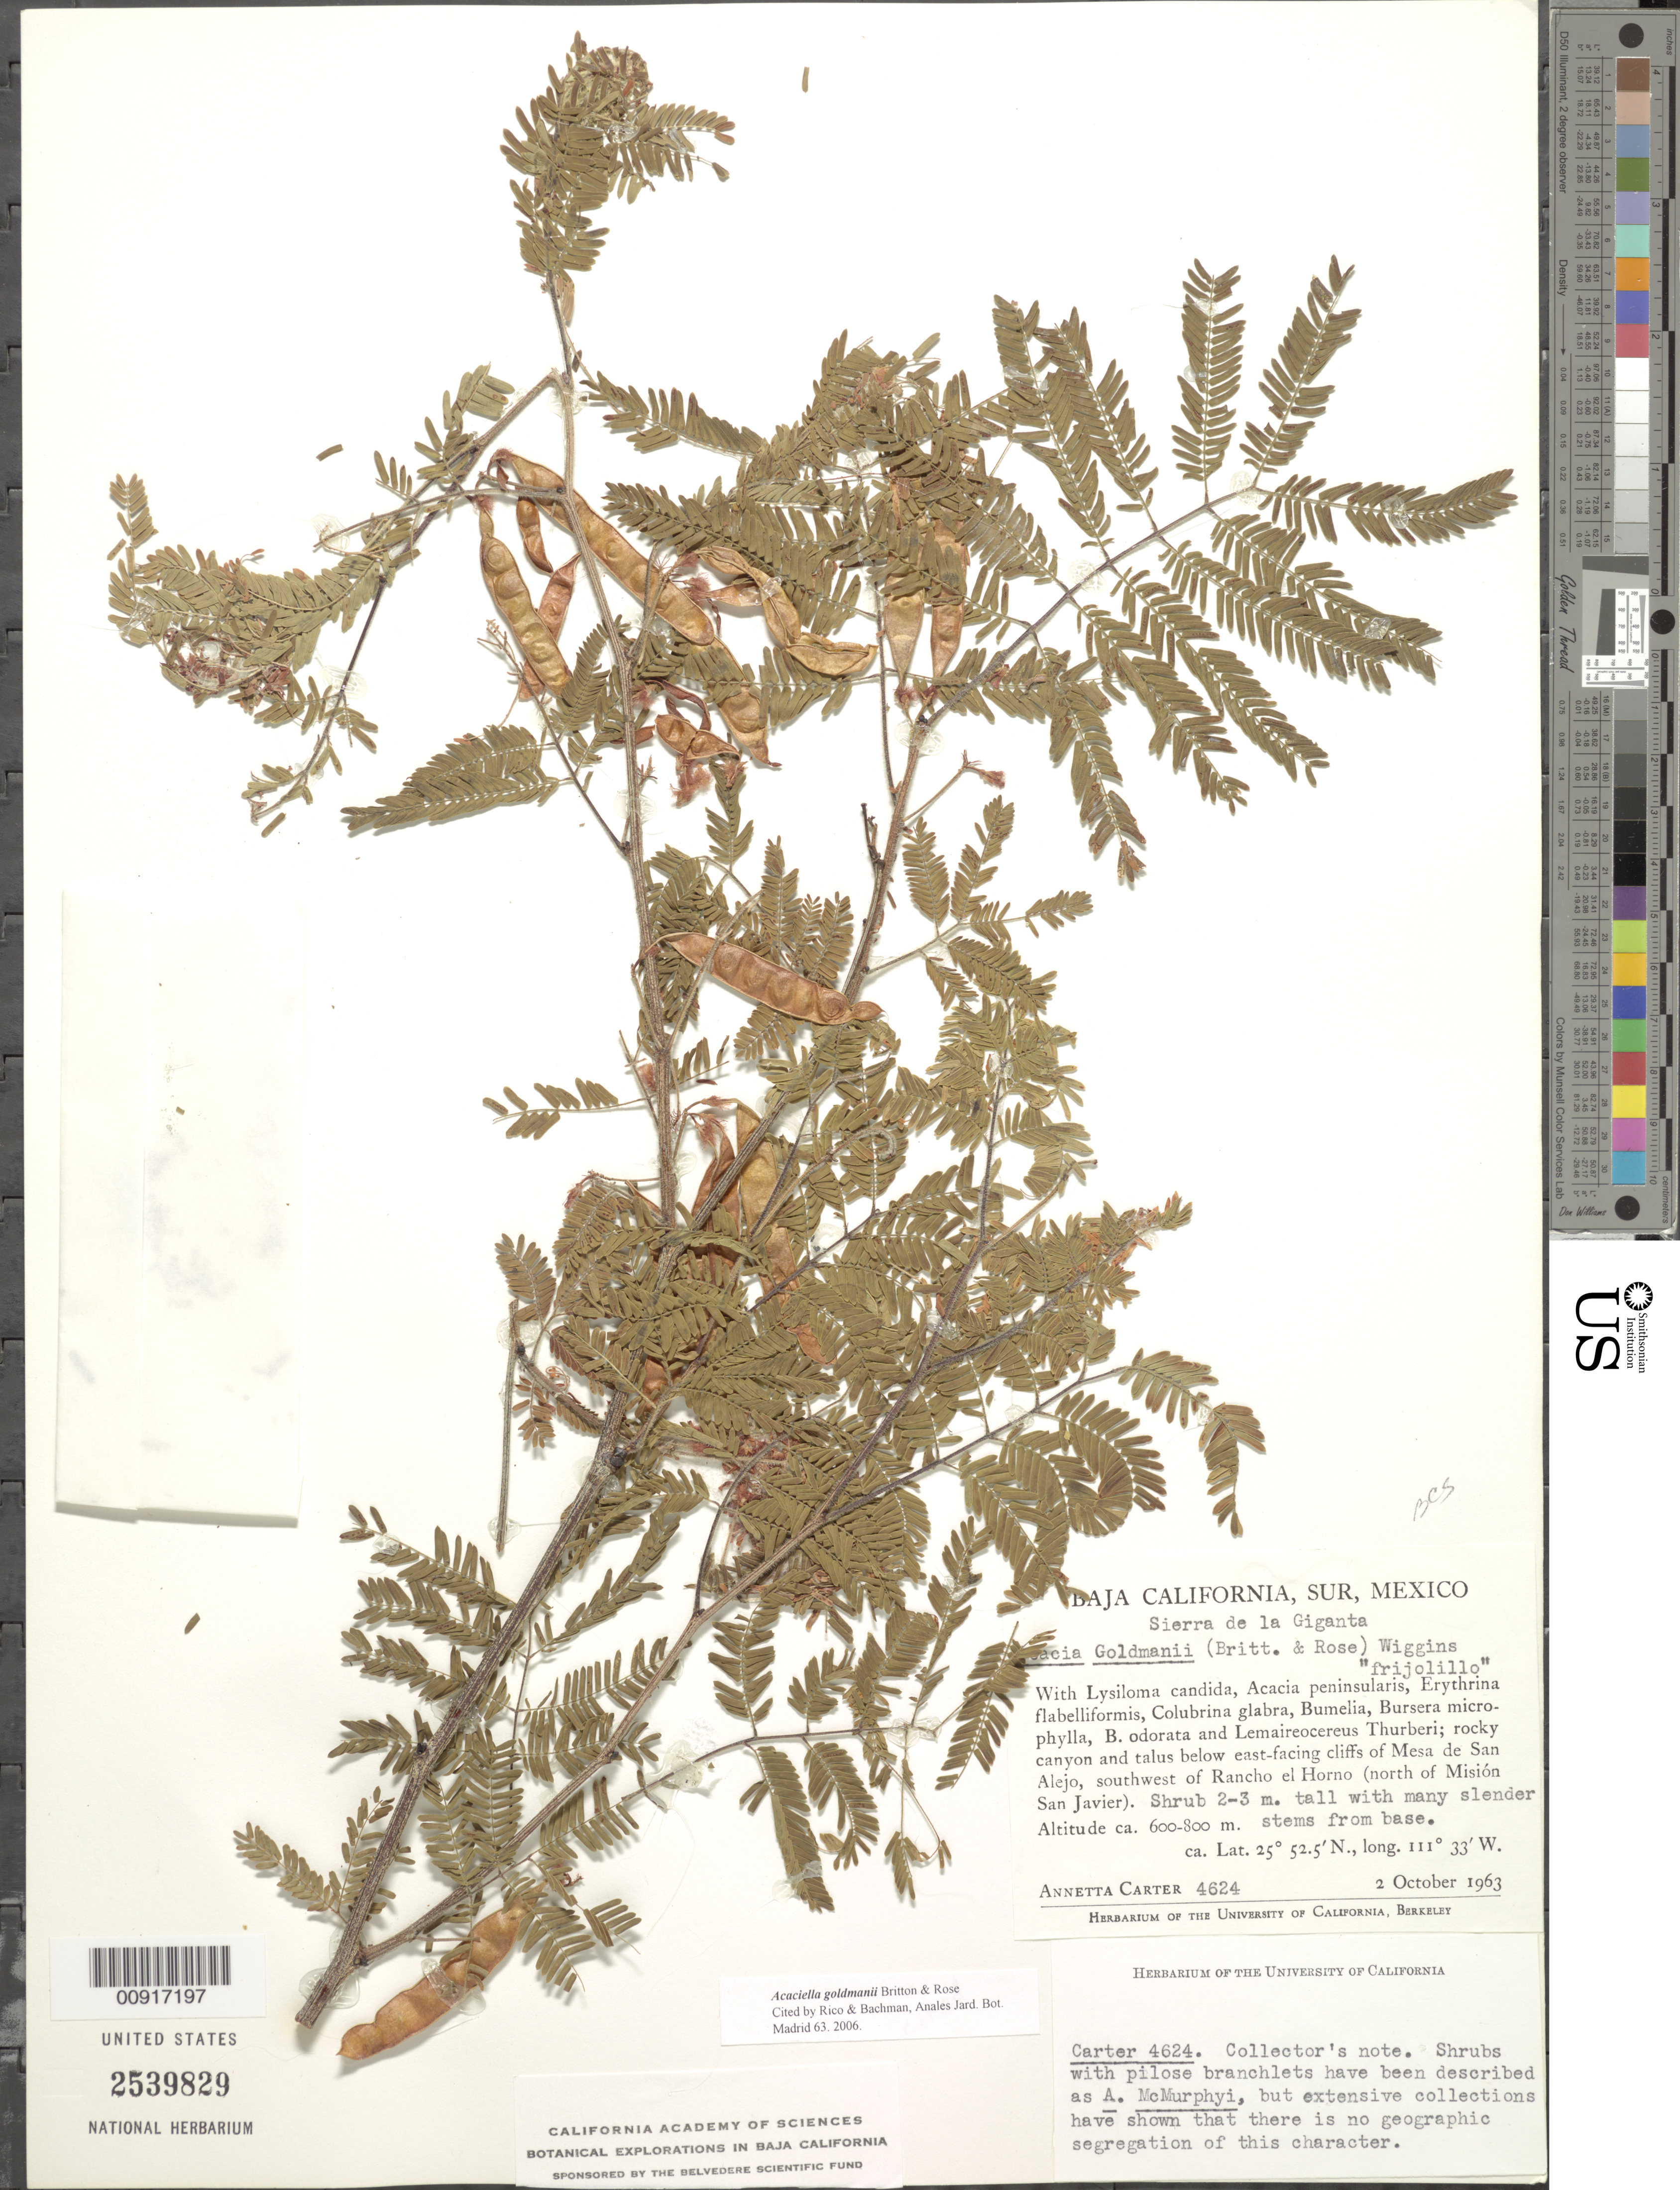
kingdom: Plantae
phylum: Tracheophyta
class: Magnoliopsida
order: Fabales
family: Fabaceae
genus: Acaciella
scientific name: Acaciella goldmanii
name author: Britton & Rose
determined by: Rico, L.; Bachman, --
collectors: A. Carter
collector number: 4624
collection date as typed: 02 Oct 1963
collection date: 1963-10-02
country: Mexico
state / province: Baja California Sur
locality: Rocky canyon and talus below east-facing cliffs of Mesa de San Alejo, southwest of Rancho el Horno (north of Misión San Javier).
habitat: With Lysiloma candida, A. peninsularis, Erythrina flabelliformis, Colubrina glabra, Bumelia, Bursera microphylla, B. odorata & Lemaireocereus thurberi. Rocky canyon and talus below east-facing cliffs.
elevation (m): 800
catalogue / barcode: US 2539829